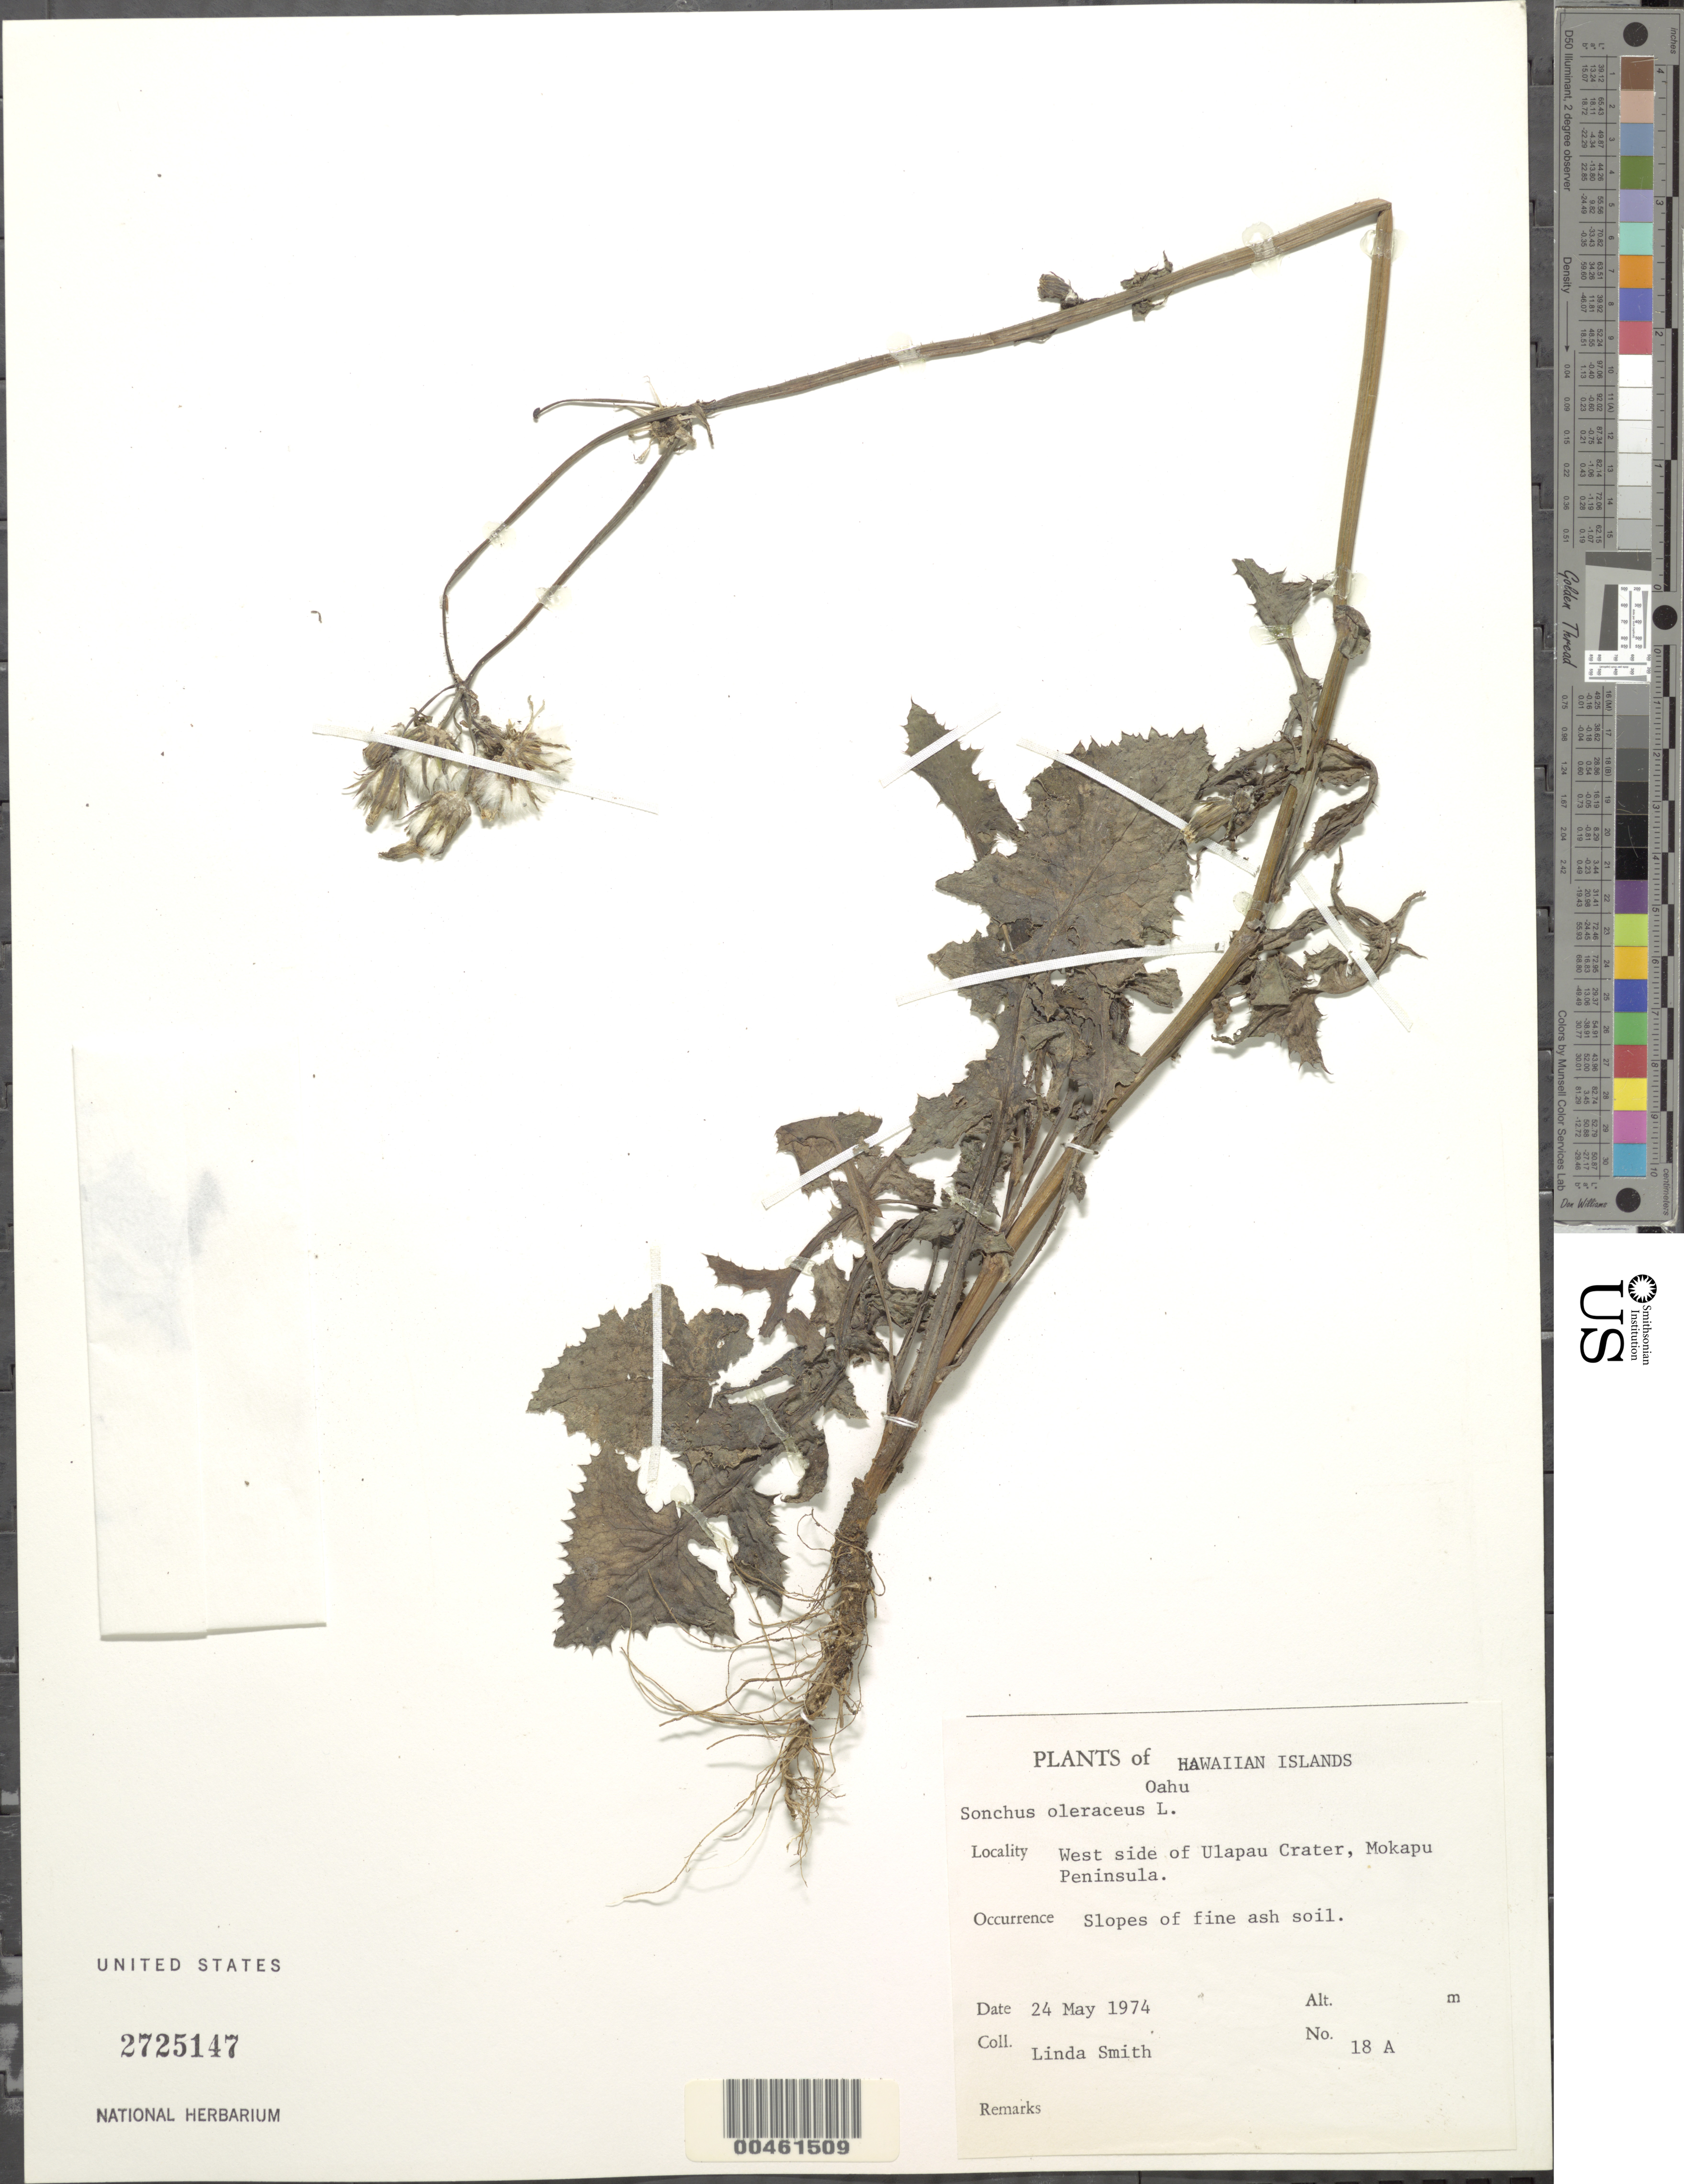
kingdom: Plantae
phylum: Tracheophyta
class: Magnoliopsida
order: Asterales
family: Asteraceae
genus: Sonchus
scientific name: Sonchus oleraceus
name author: L.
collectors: L. Smith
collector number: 18a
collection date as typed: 24 May 1974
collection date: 1974-05-24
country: United States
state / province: Hawaii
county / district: Honolulu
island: Oahu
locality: W side of Ulapau Crater, Mokapu Peninsula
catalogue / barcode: US 2725147